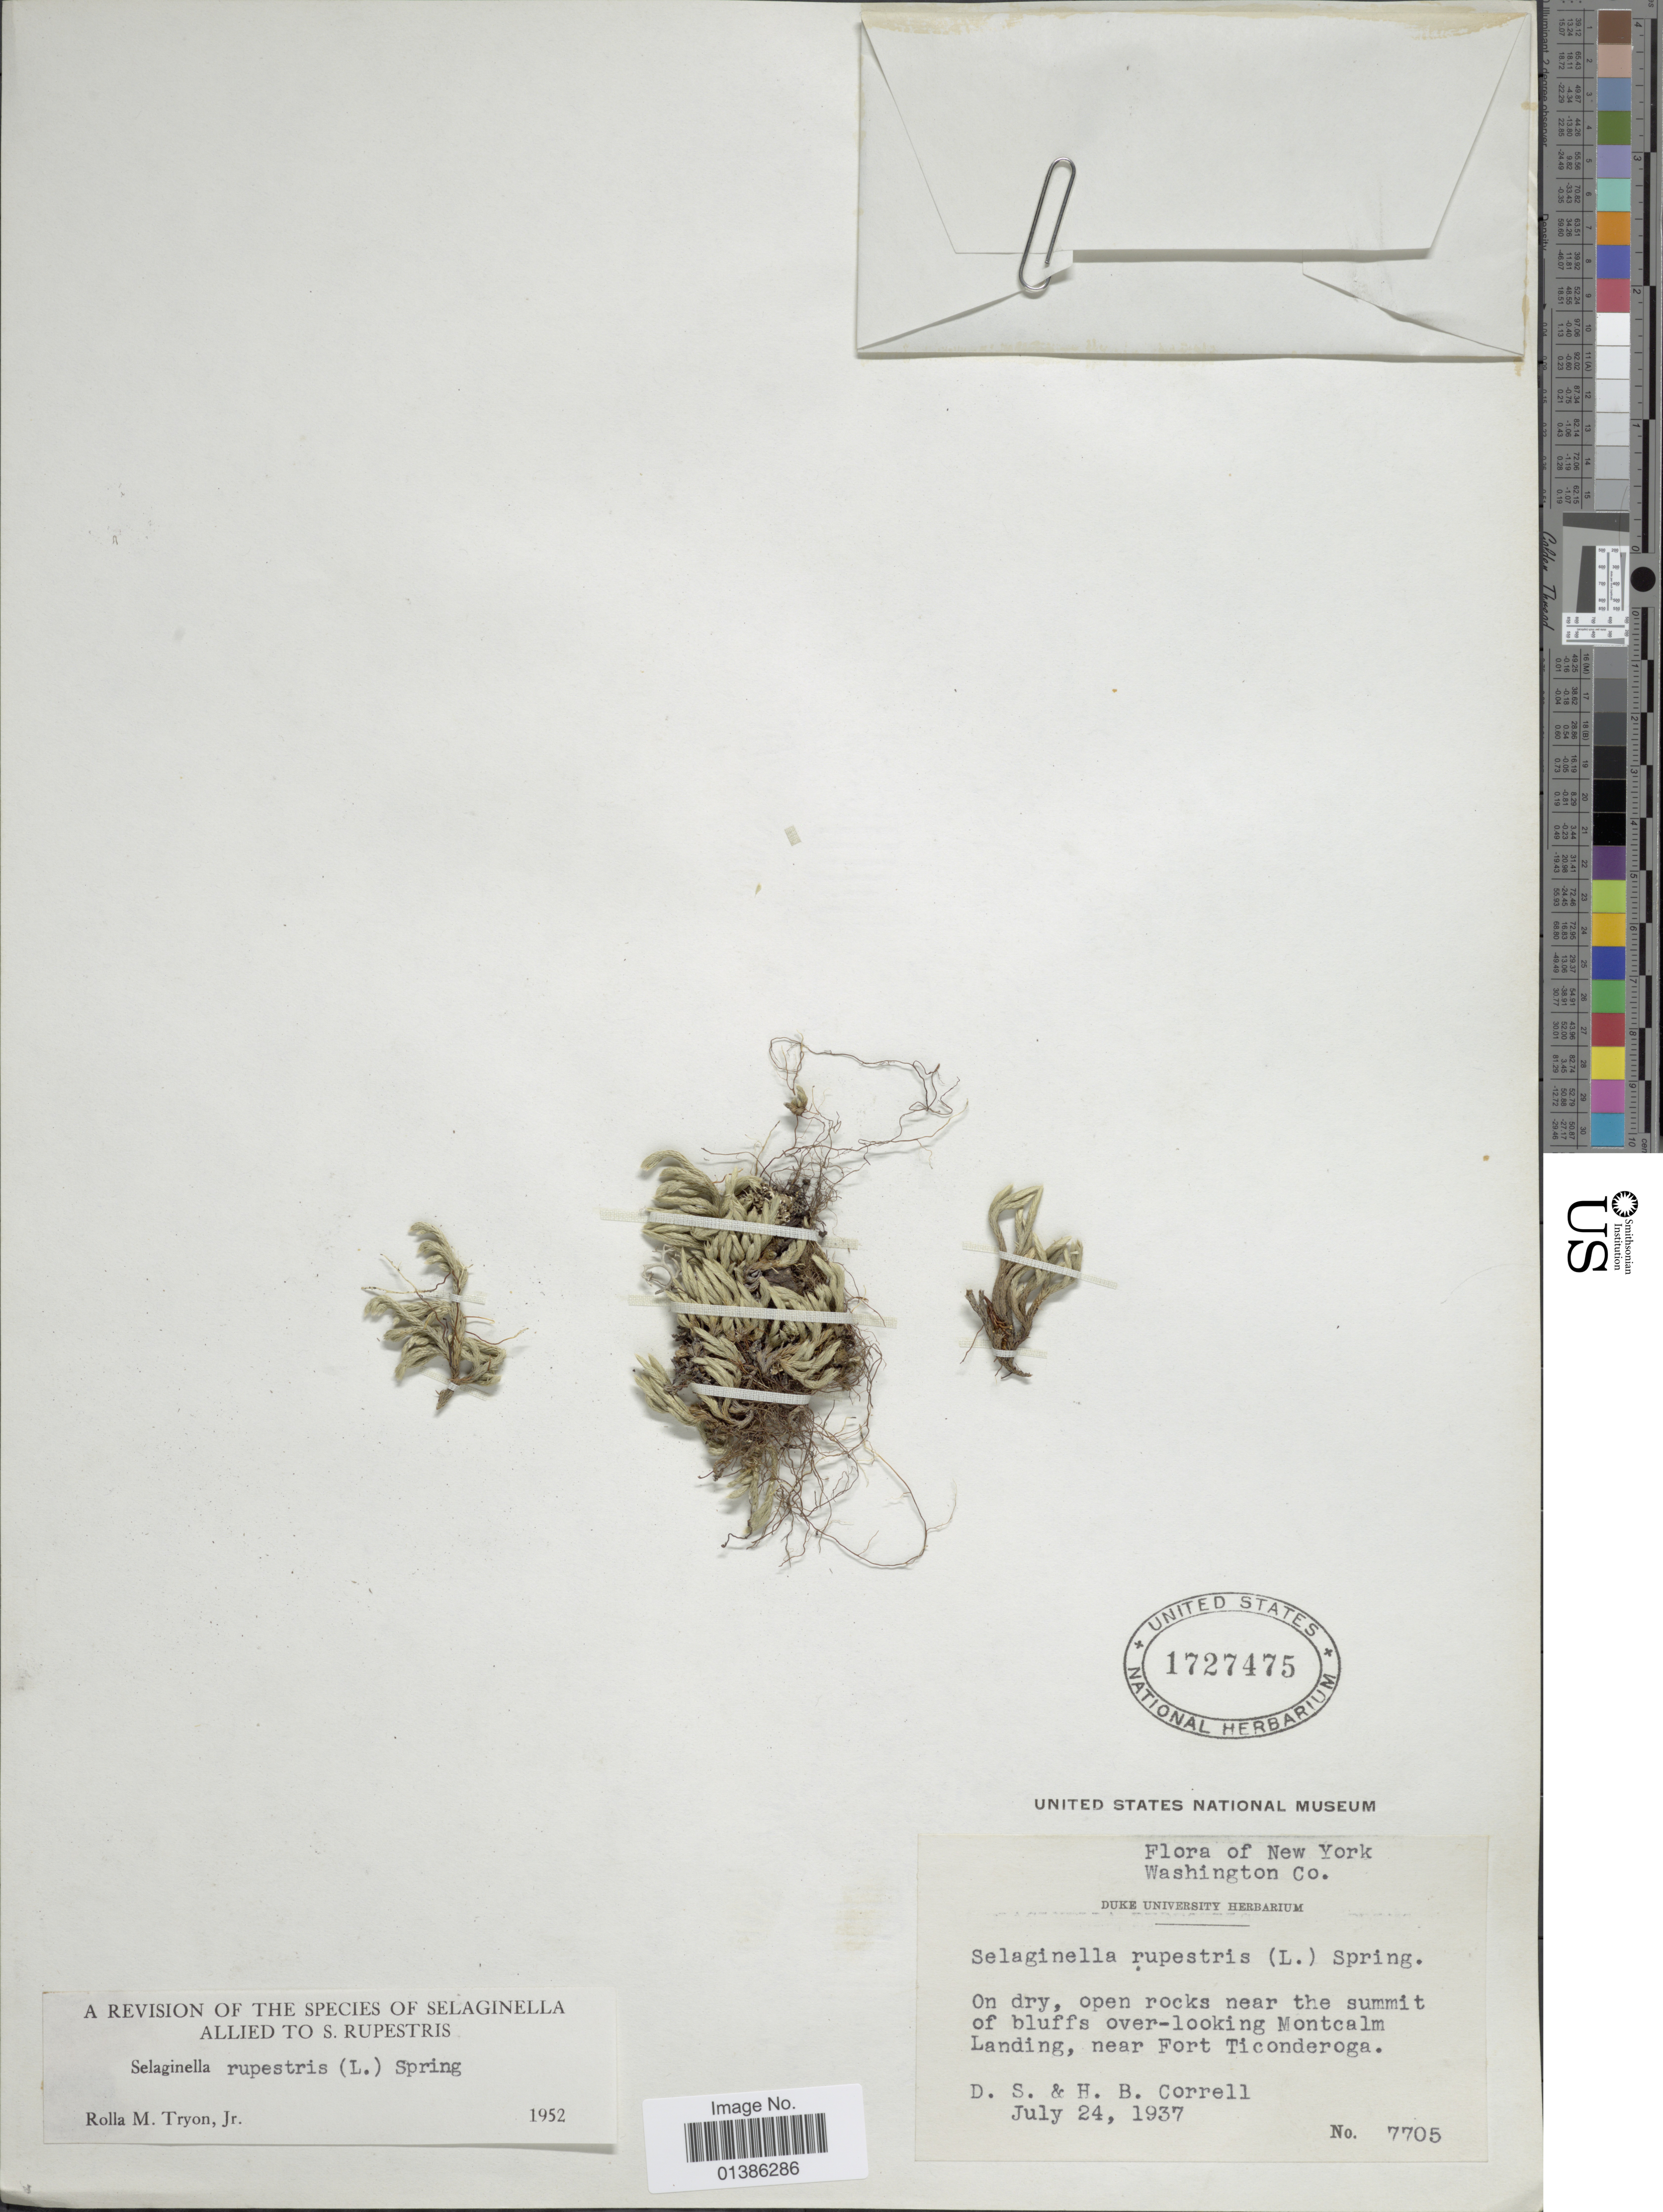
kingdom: Plantae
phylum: Tracheophyta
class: Lycopodiopsida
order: Selaginellales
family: Selaginellaceae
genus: Selaginella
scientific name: Selaginella rupestris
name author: (L.) Spring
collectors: D. S. Correll & H. Correll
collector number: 7705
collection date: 1937-07-24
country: United States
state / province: New York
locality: Washington Co. On dry, open rocks near the summit of bluffs over-looking Montcalm Landing, near Fort Ticonderoga.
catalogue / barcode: US 1727475